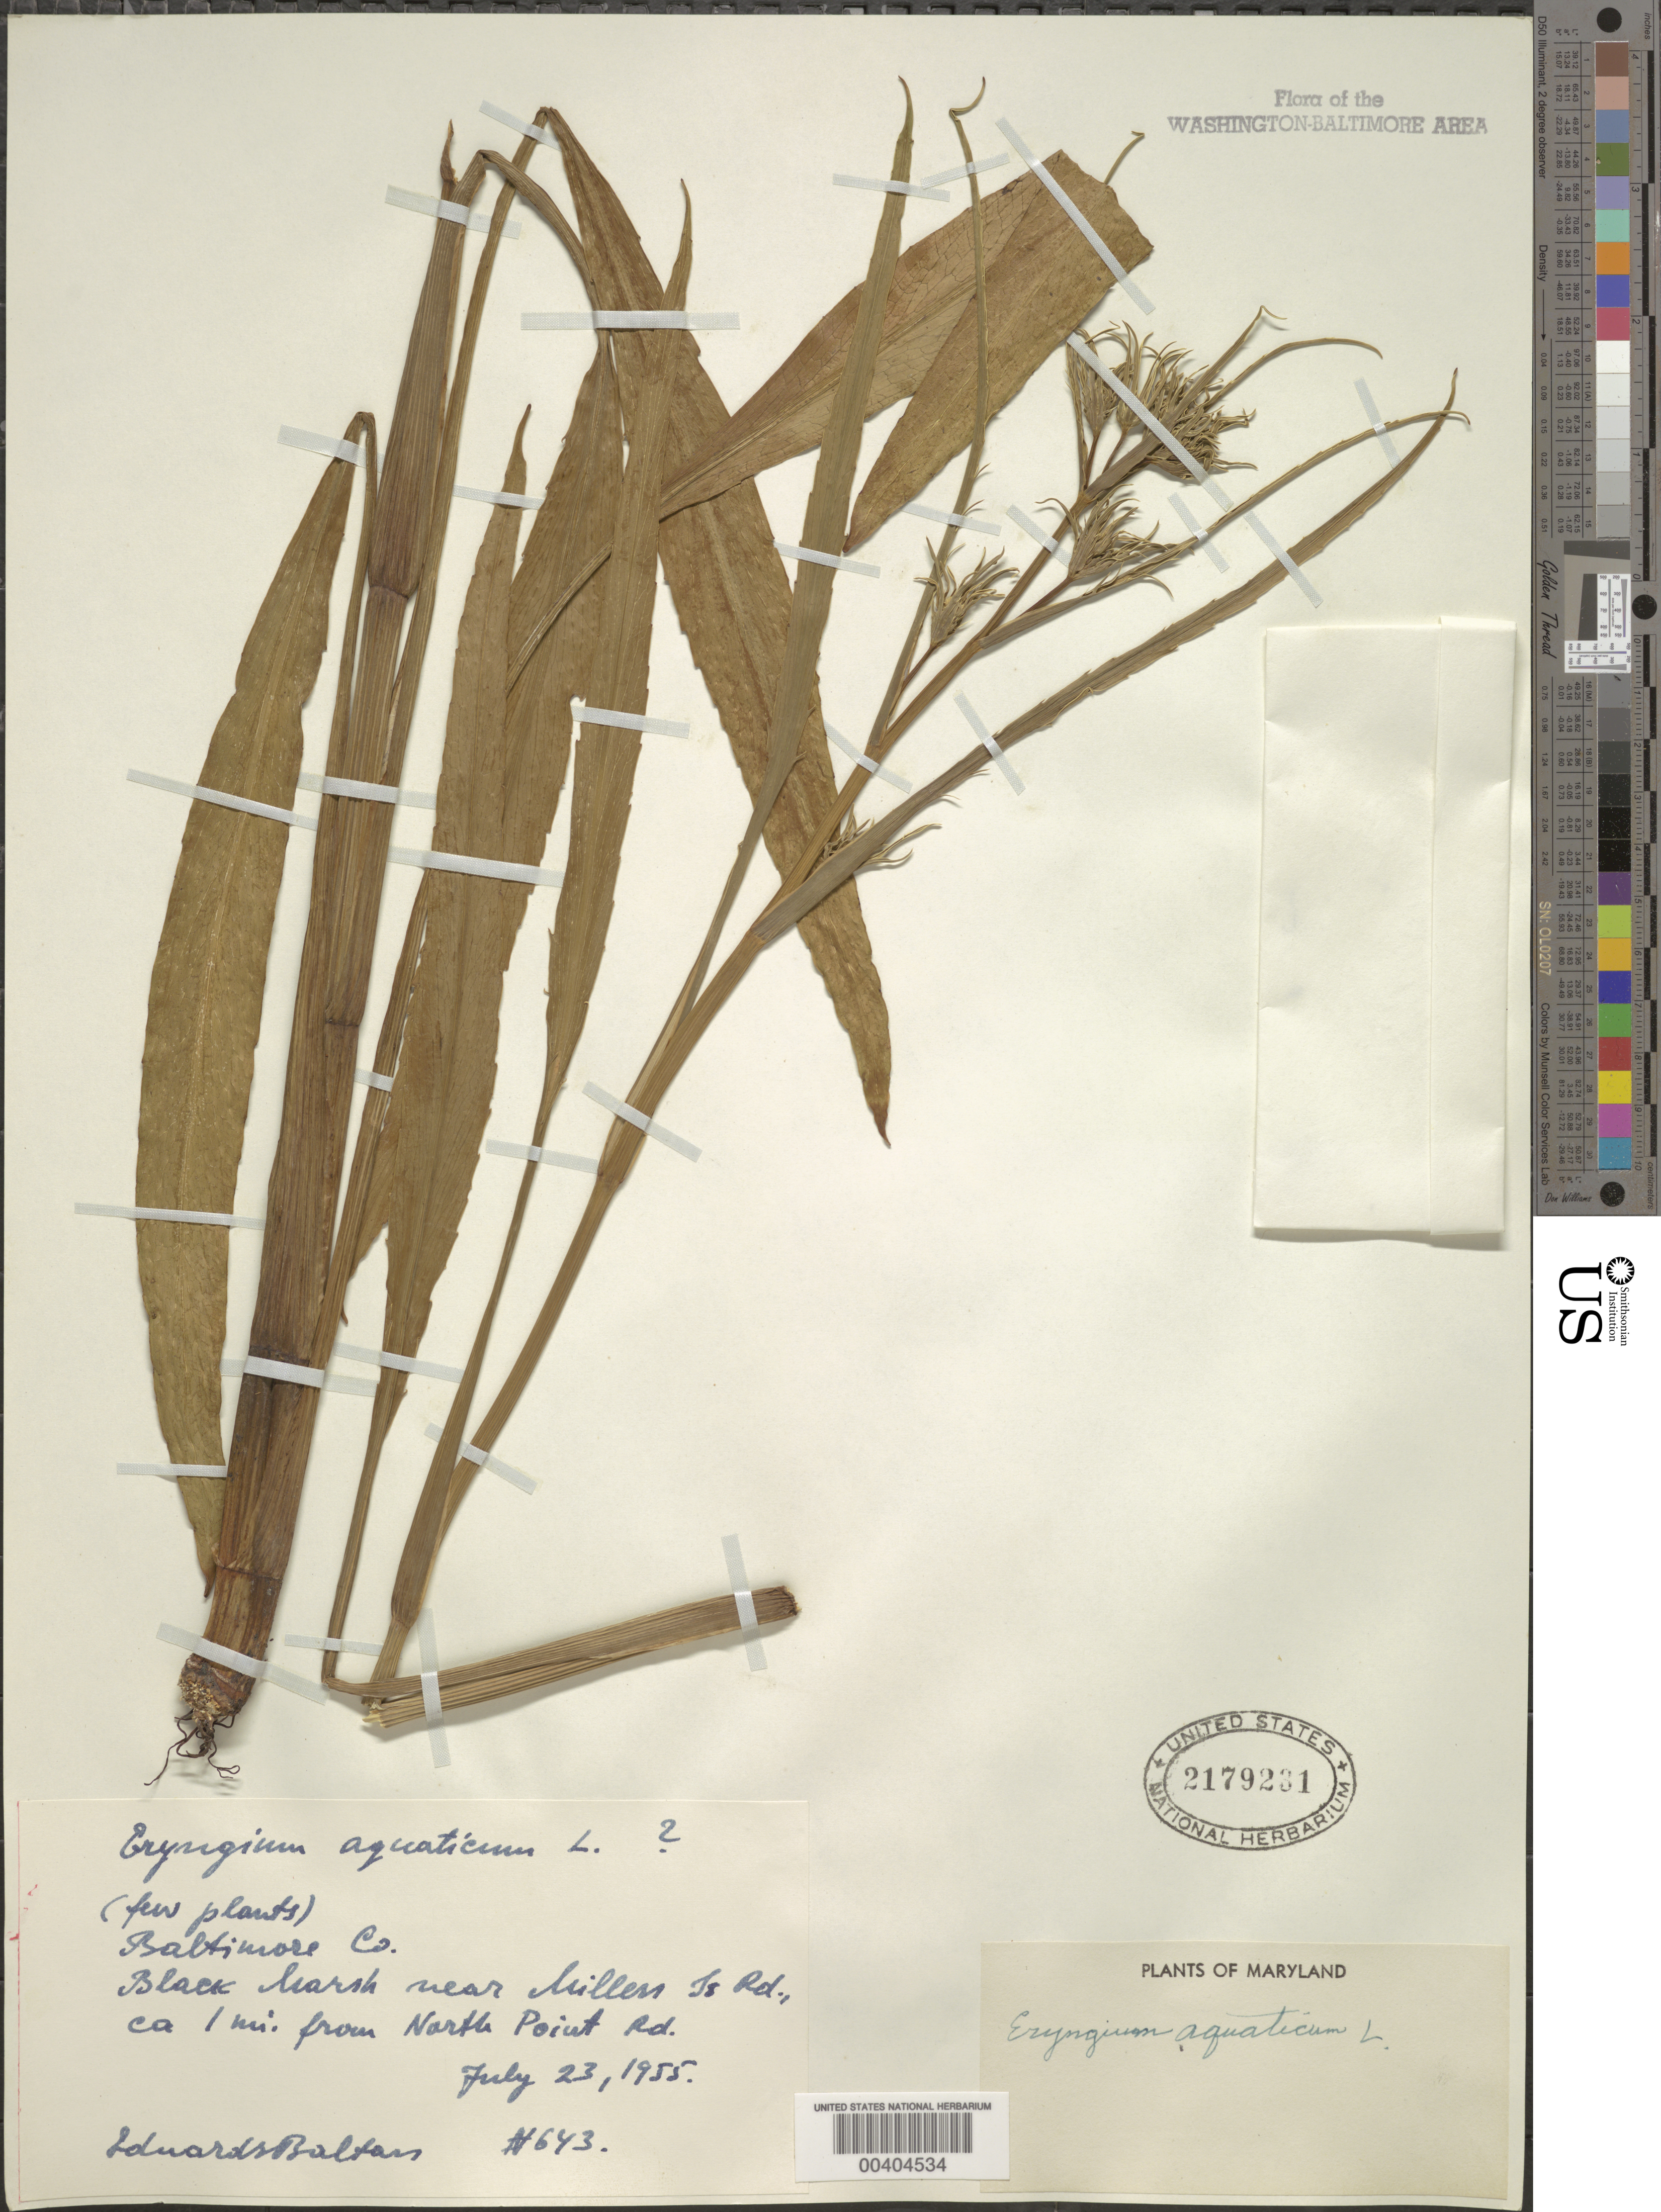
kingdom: Plantae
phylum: Tracheophyta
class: Magnoliopsida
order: Apiales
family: Apiaceae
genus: Eryngium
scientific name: Eryngium aquaticum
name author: L.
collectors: E. Baltars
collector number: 643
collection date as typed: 23 Jul 1955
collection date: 1955-07-23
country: United States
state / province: Maryland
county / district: Baltimore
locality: Black Marsh, near Millers Island Road, near north Point Road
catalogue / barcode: US 2179231